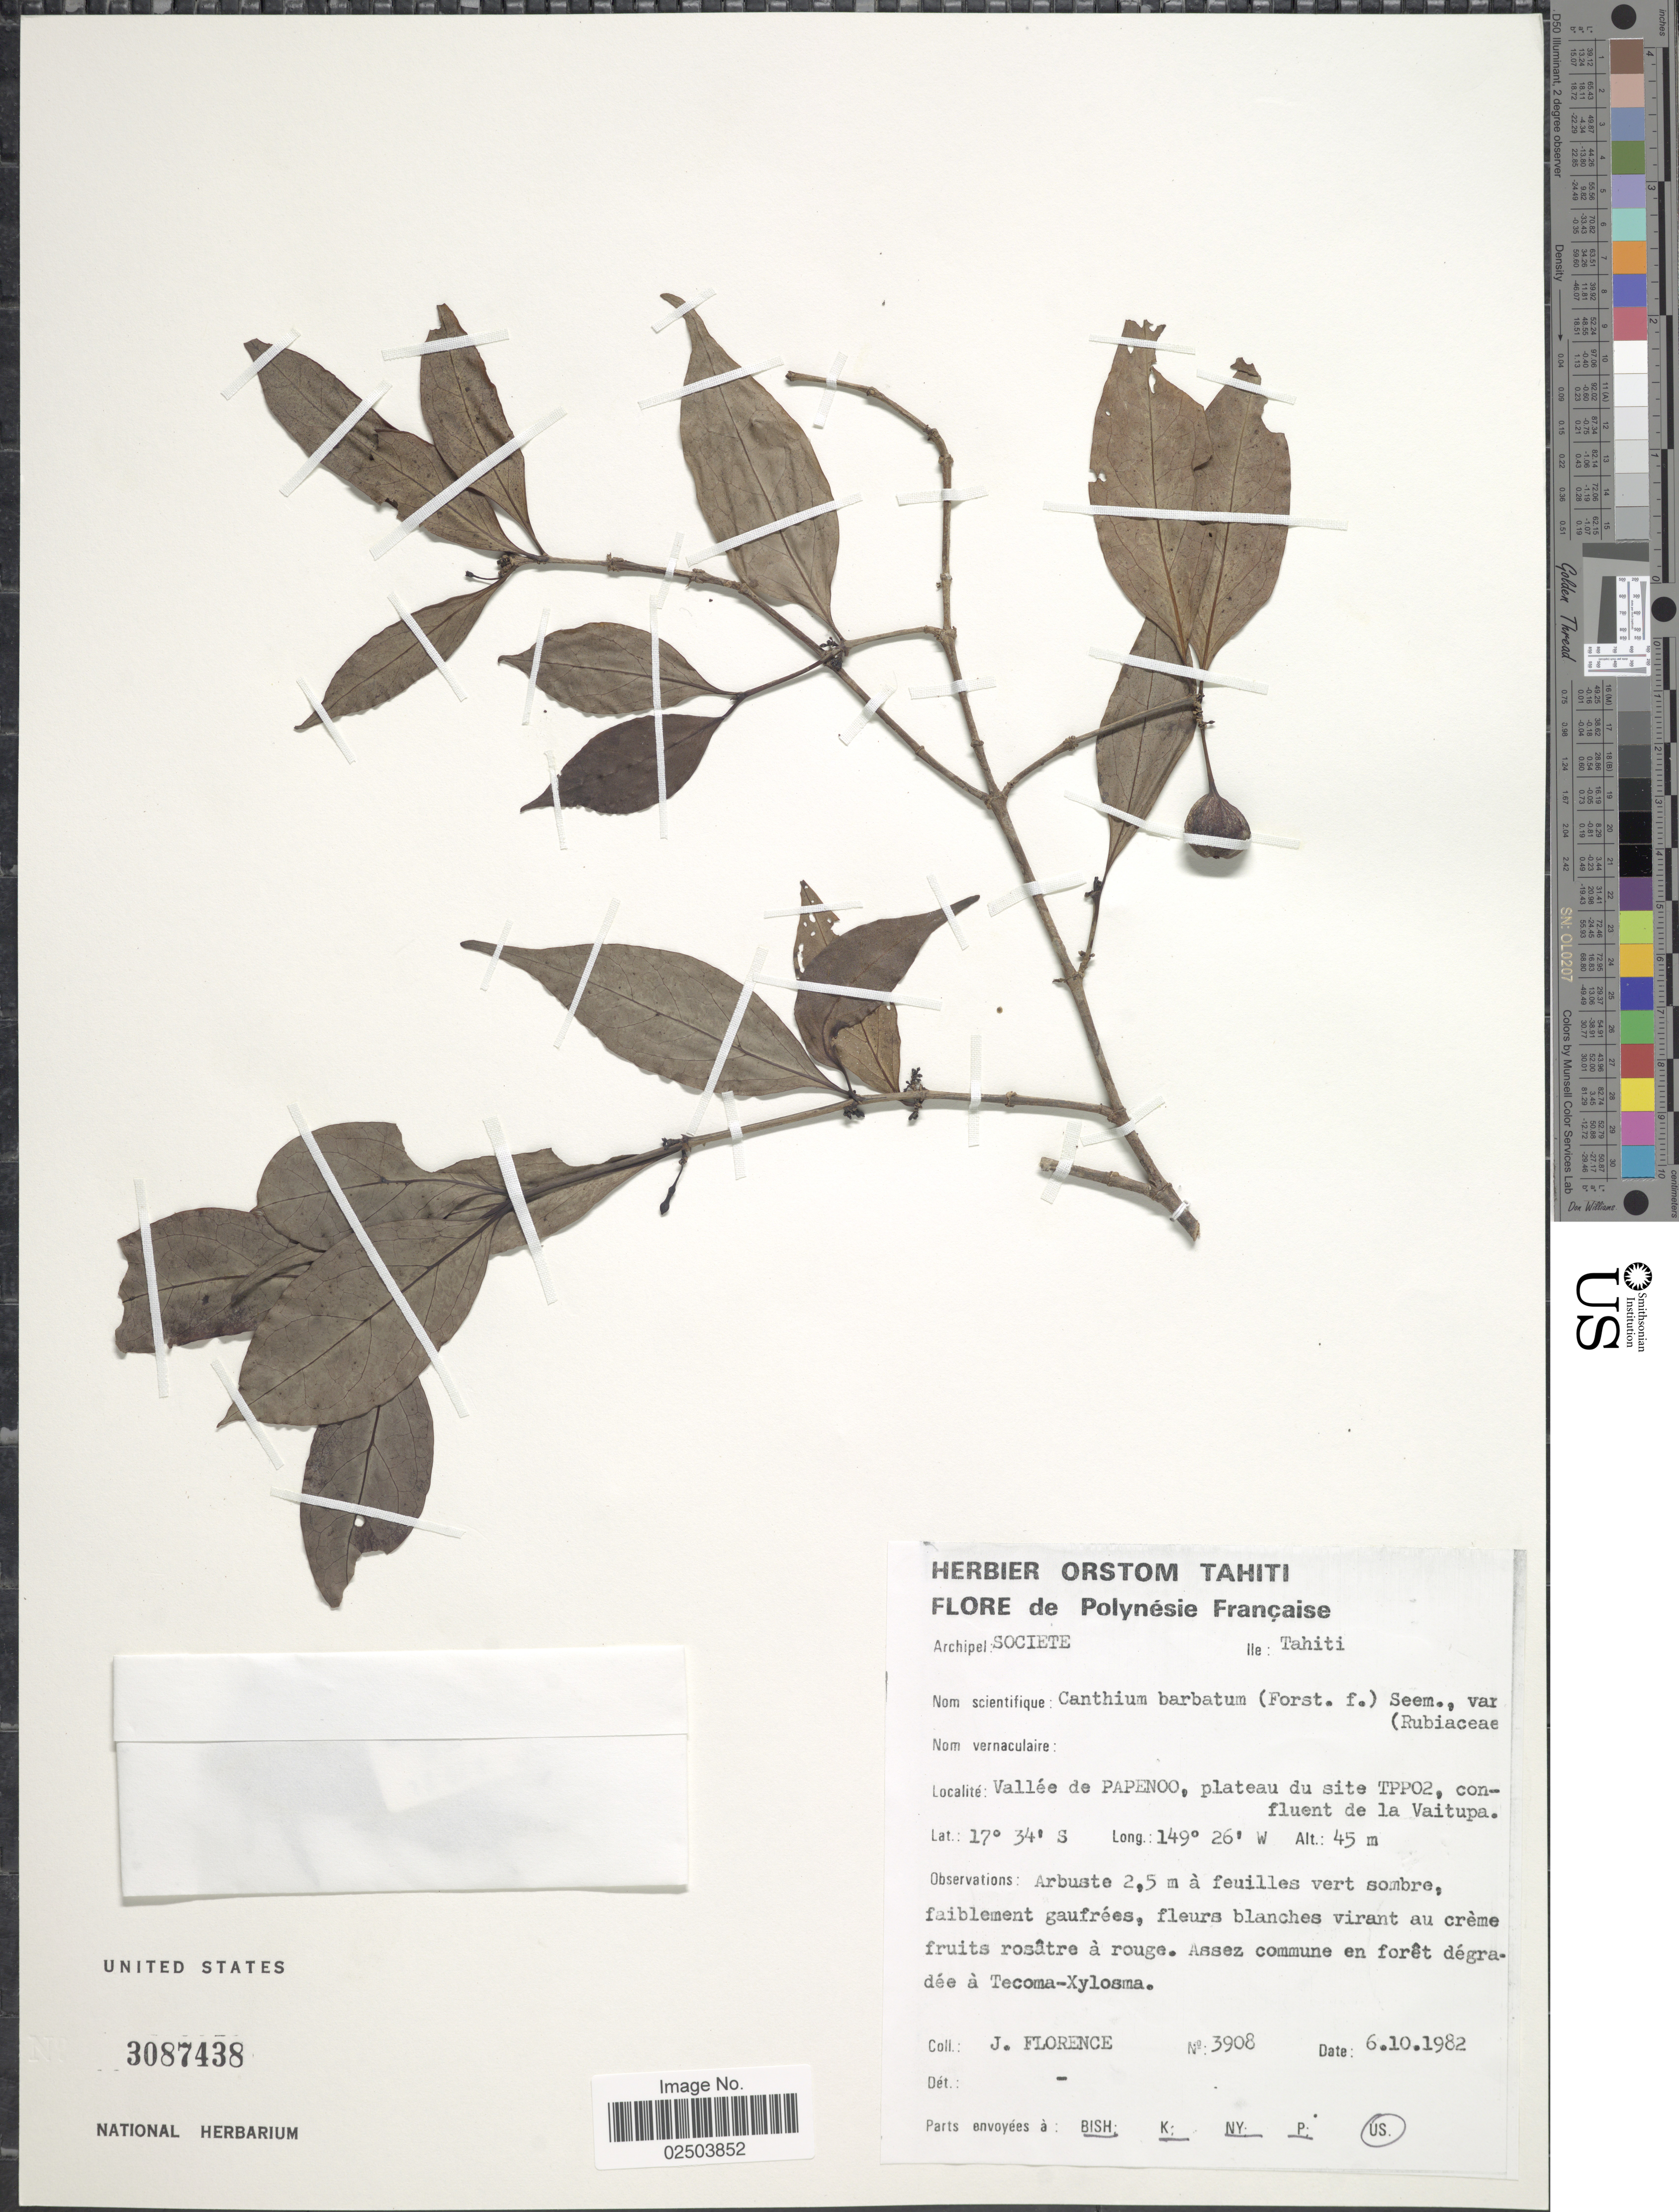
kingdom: Plantae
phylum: Tracheophyta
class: Magnoliopsida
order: Gentianales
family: Rubiaceae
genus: Cyclophyllum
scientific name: Cyclophyllum barbatum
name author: (G. Forst.) N. Hallé & J. Florence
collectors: J. Florence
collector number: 3908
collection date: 1982-10-06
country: French Polynesia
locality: Archipel: Societe, Ile: Tahiti. Vallee de Papenoo, plateau du site TPP02, confluent de la Vaitupa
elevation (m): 45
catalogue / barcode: US 3087438